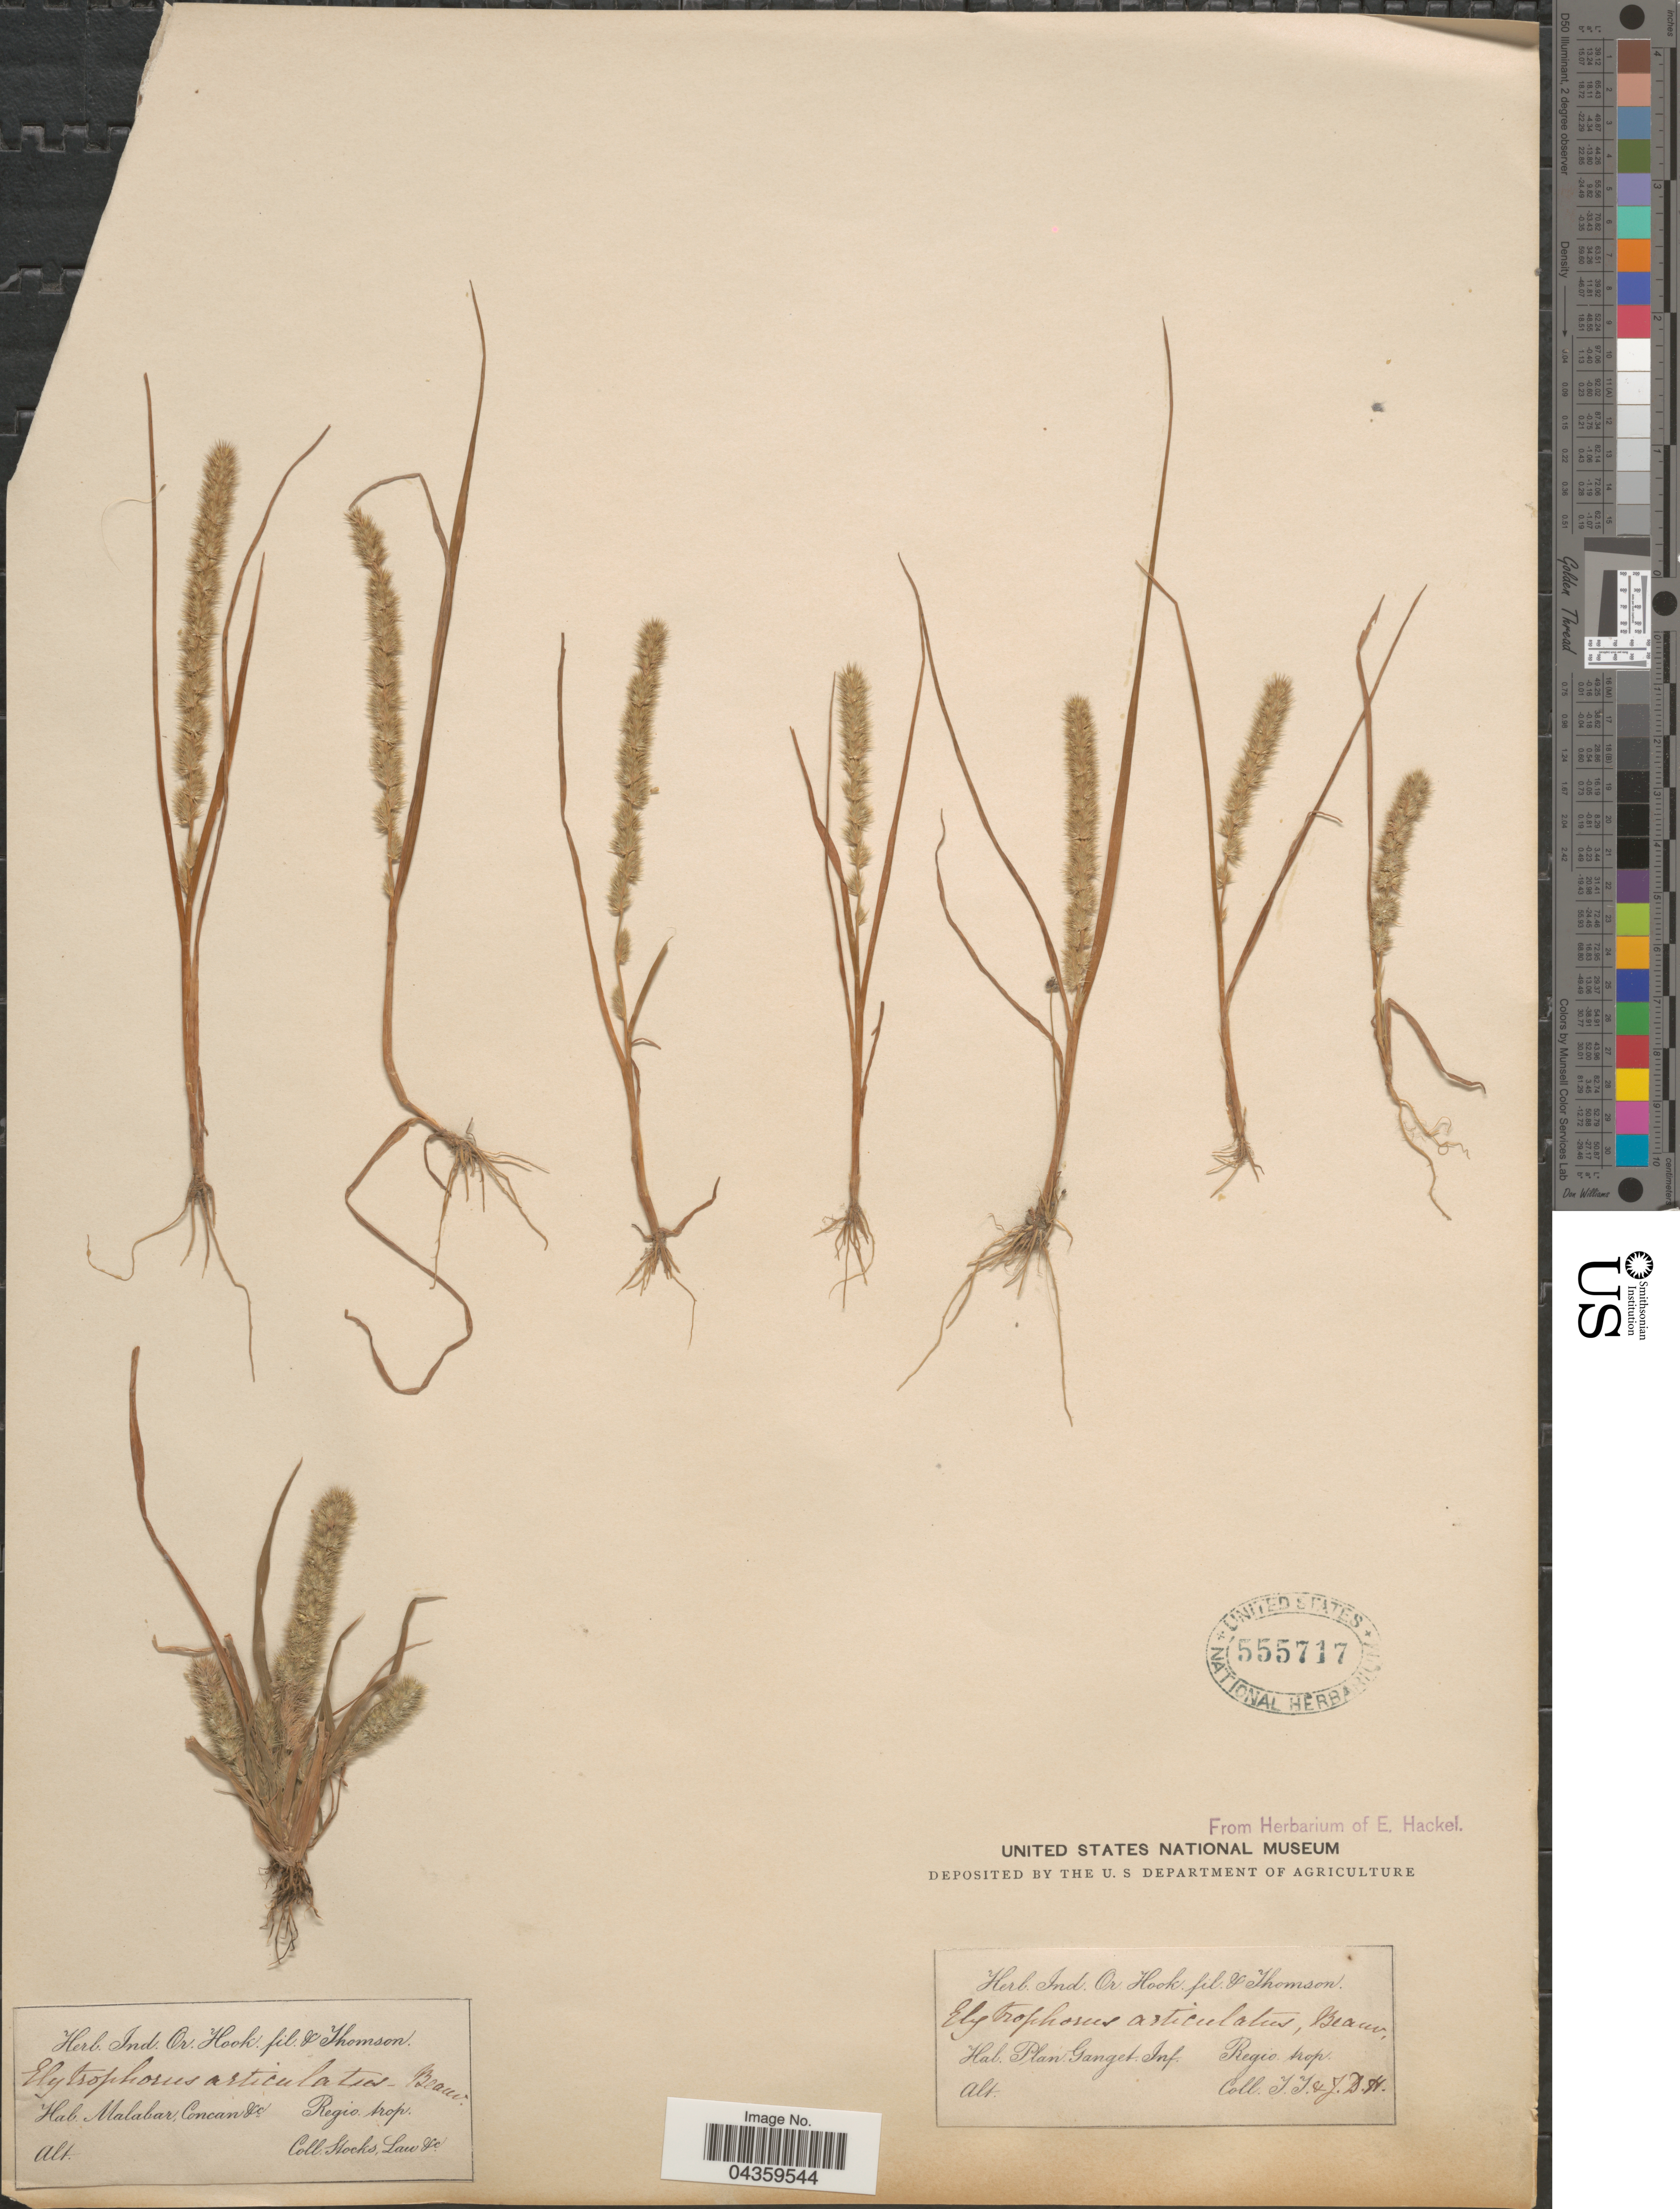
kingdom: Plantae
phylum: Tracheophyta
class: Liliopsida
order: Poales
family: Poaceae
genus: Elytrophorus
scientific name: Elytrophorus spicatus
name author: (Willd.) A. Camus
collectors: T. Thomson & J. D. Hooker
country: India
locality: Plan. Ganget. Inf. Regio. trop.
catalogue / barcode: US 555717-2